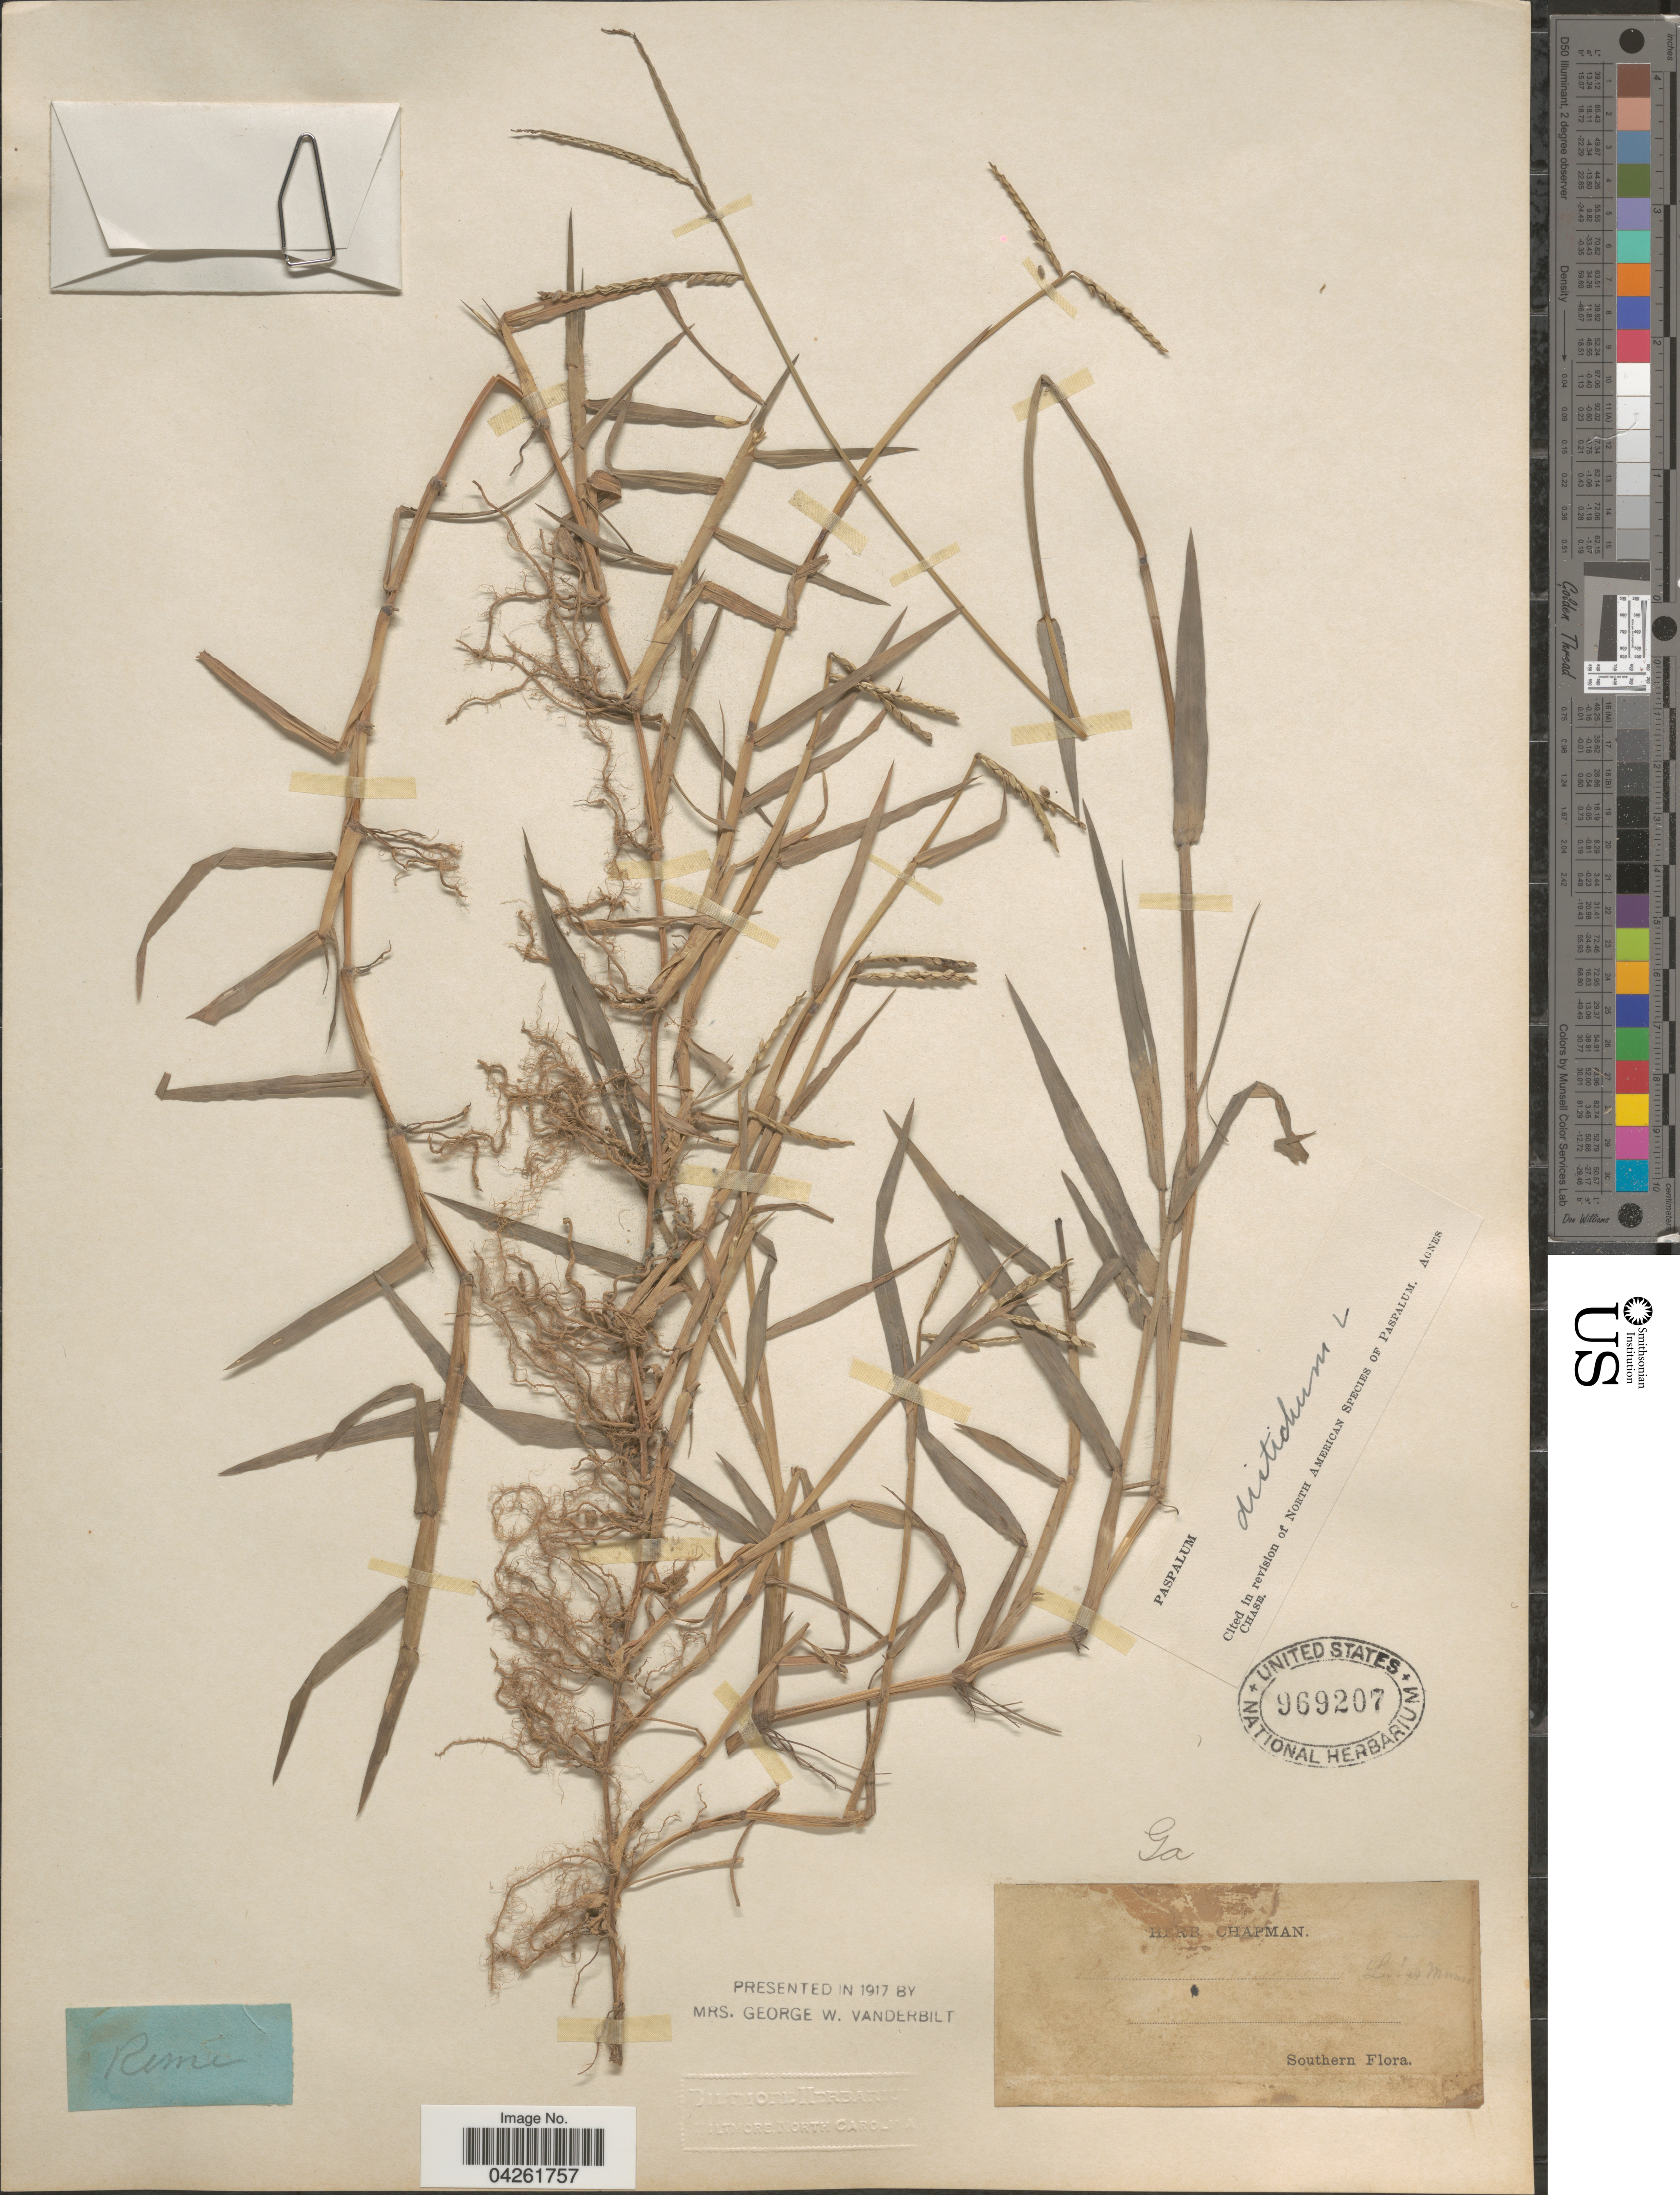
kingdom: Plantae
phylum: Tracheophyta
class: Liliopsida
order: Poales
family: Poaceae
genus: Paspalum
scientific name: Paspalum distichum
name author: L.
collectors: ex herb. Chapman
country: United States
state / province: Georgia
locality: Southern.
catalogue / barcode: US 969207